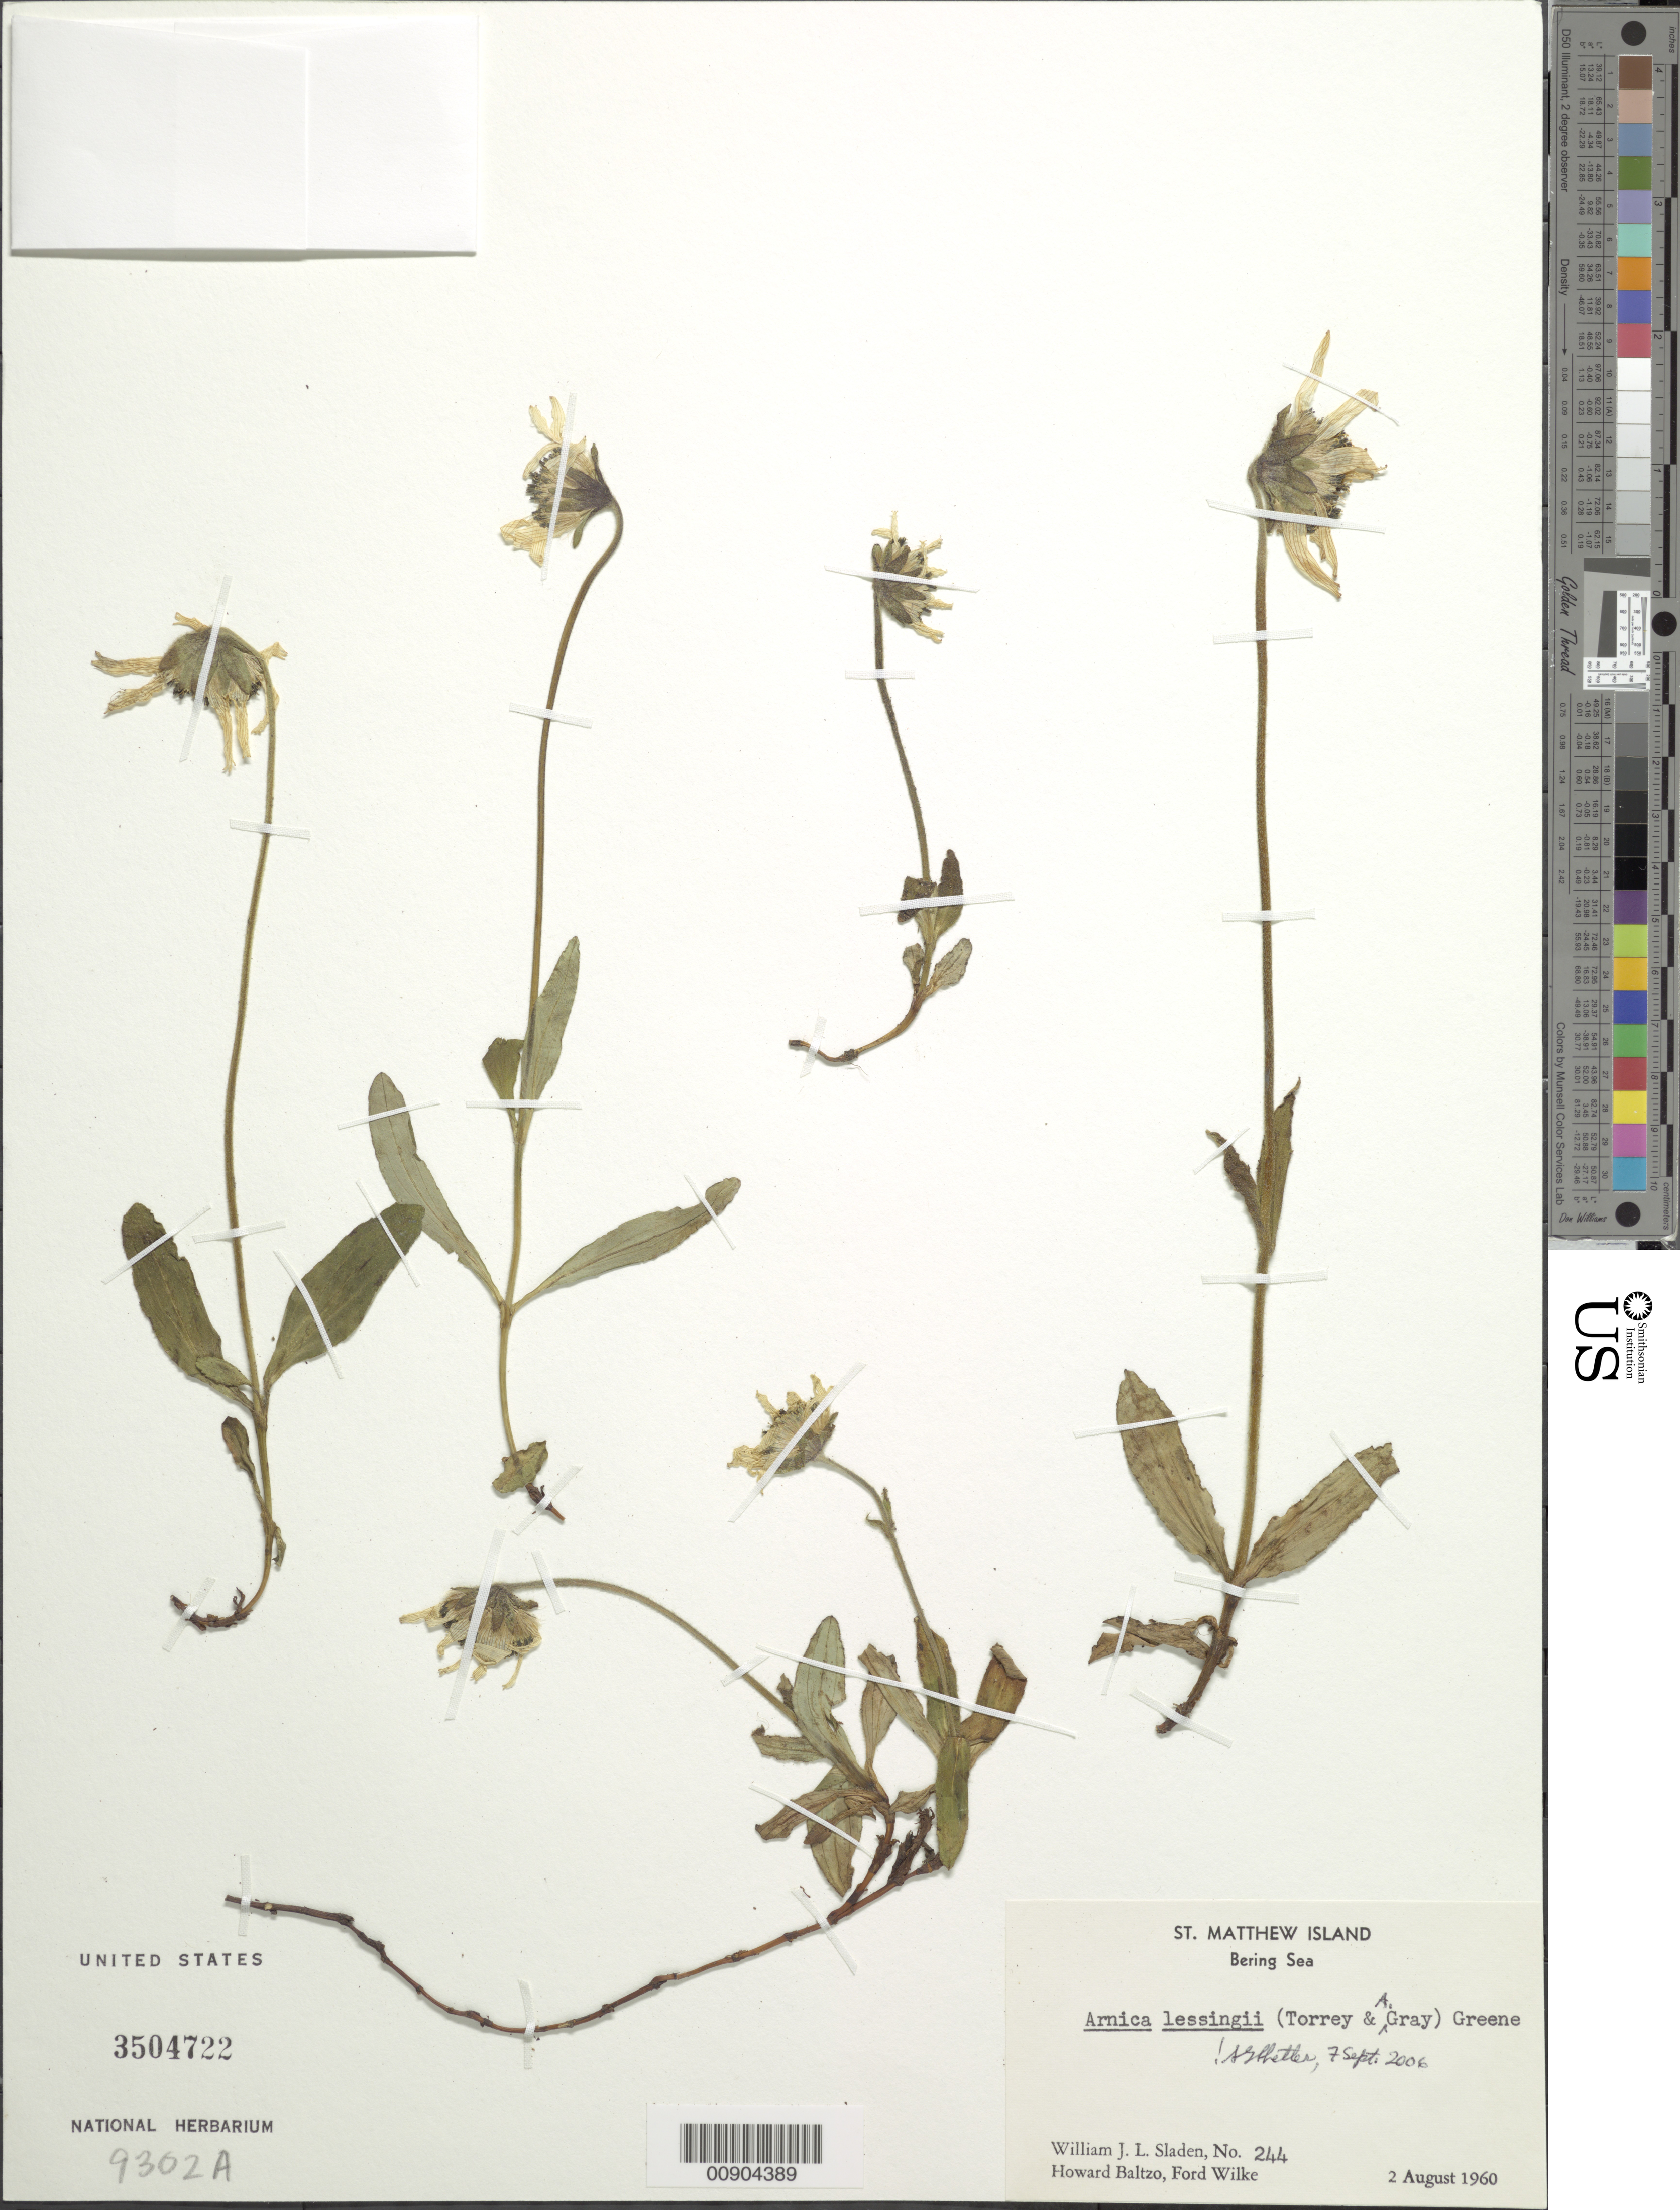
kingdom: Plantae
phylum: Tracheophyta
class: Magnoliopsida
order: Asterales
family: Asteraceae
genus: Arnica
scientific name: Arnica lessingii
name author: (Torr. & A. Gray) Greene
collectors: W. Sladen, H. Baltzo & F. Wilke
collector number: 244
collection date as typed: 02 Aug 1960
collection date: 1960-08-02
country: United States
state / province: Alaska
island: St. Matthew Island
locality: St. Matthew Island, Bering Sea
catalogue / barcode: US 3504722